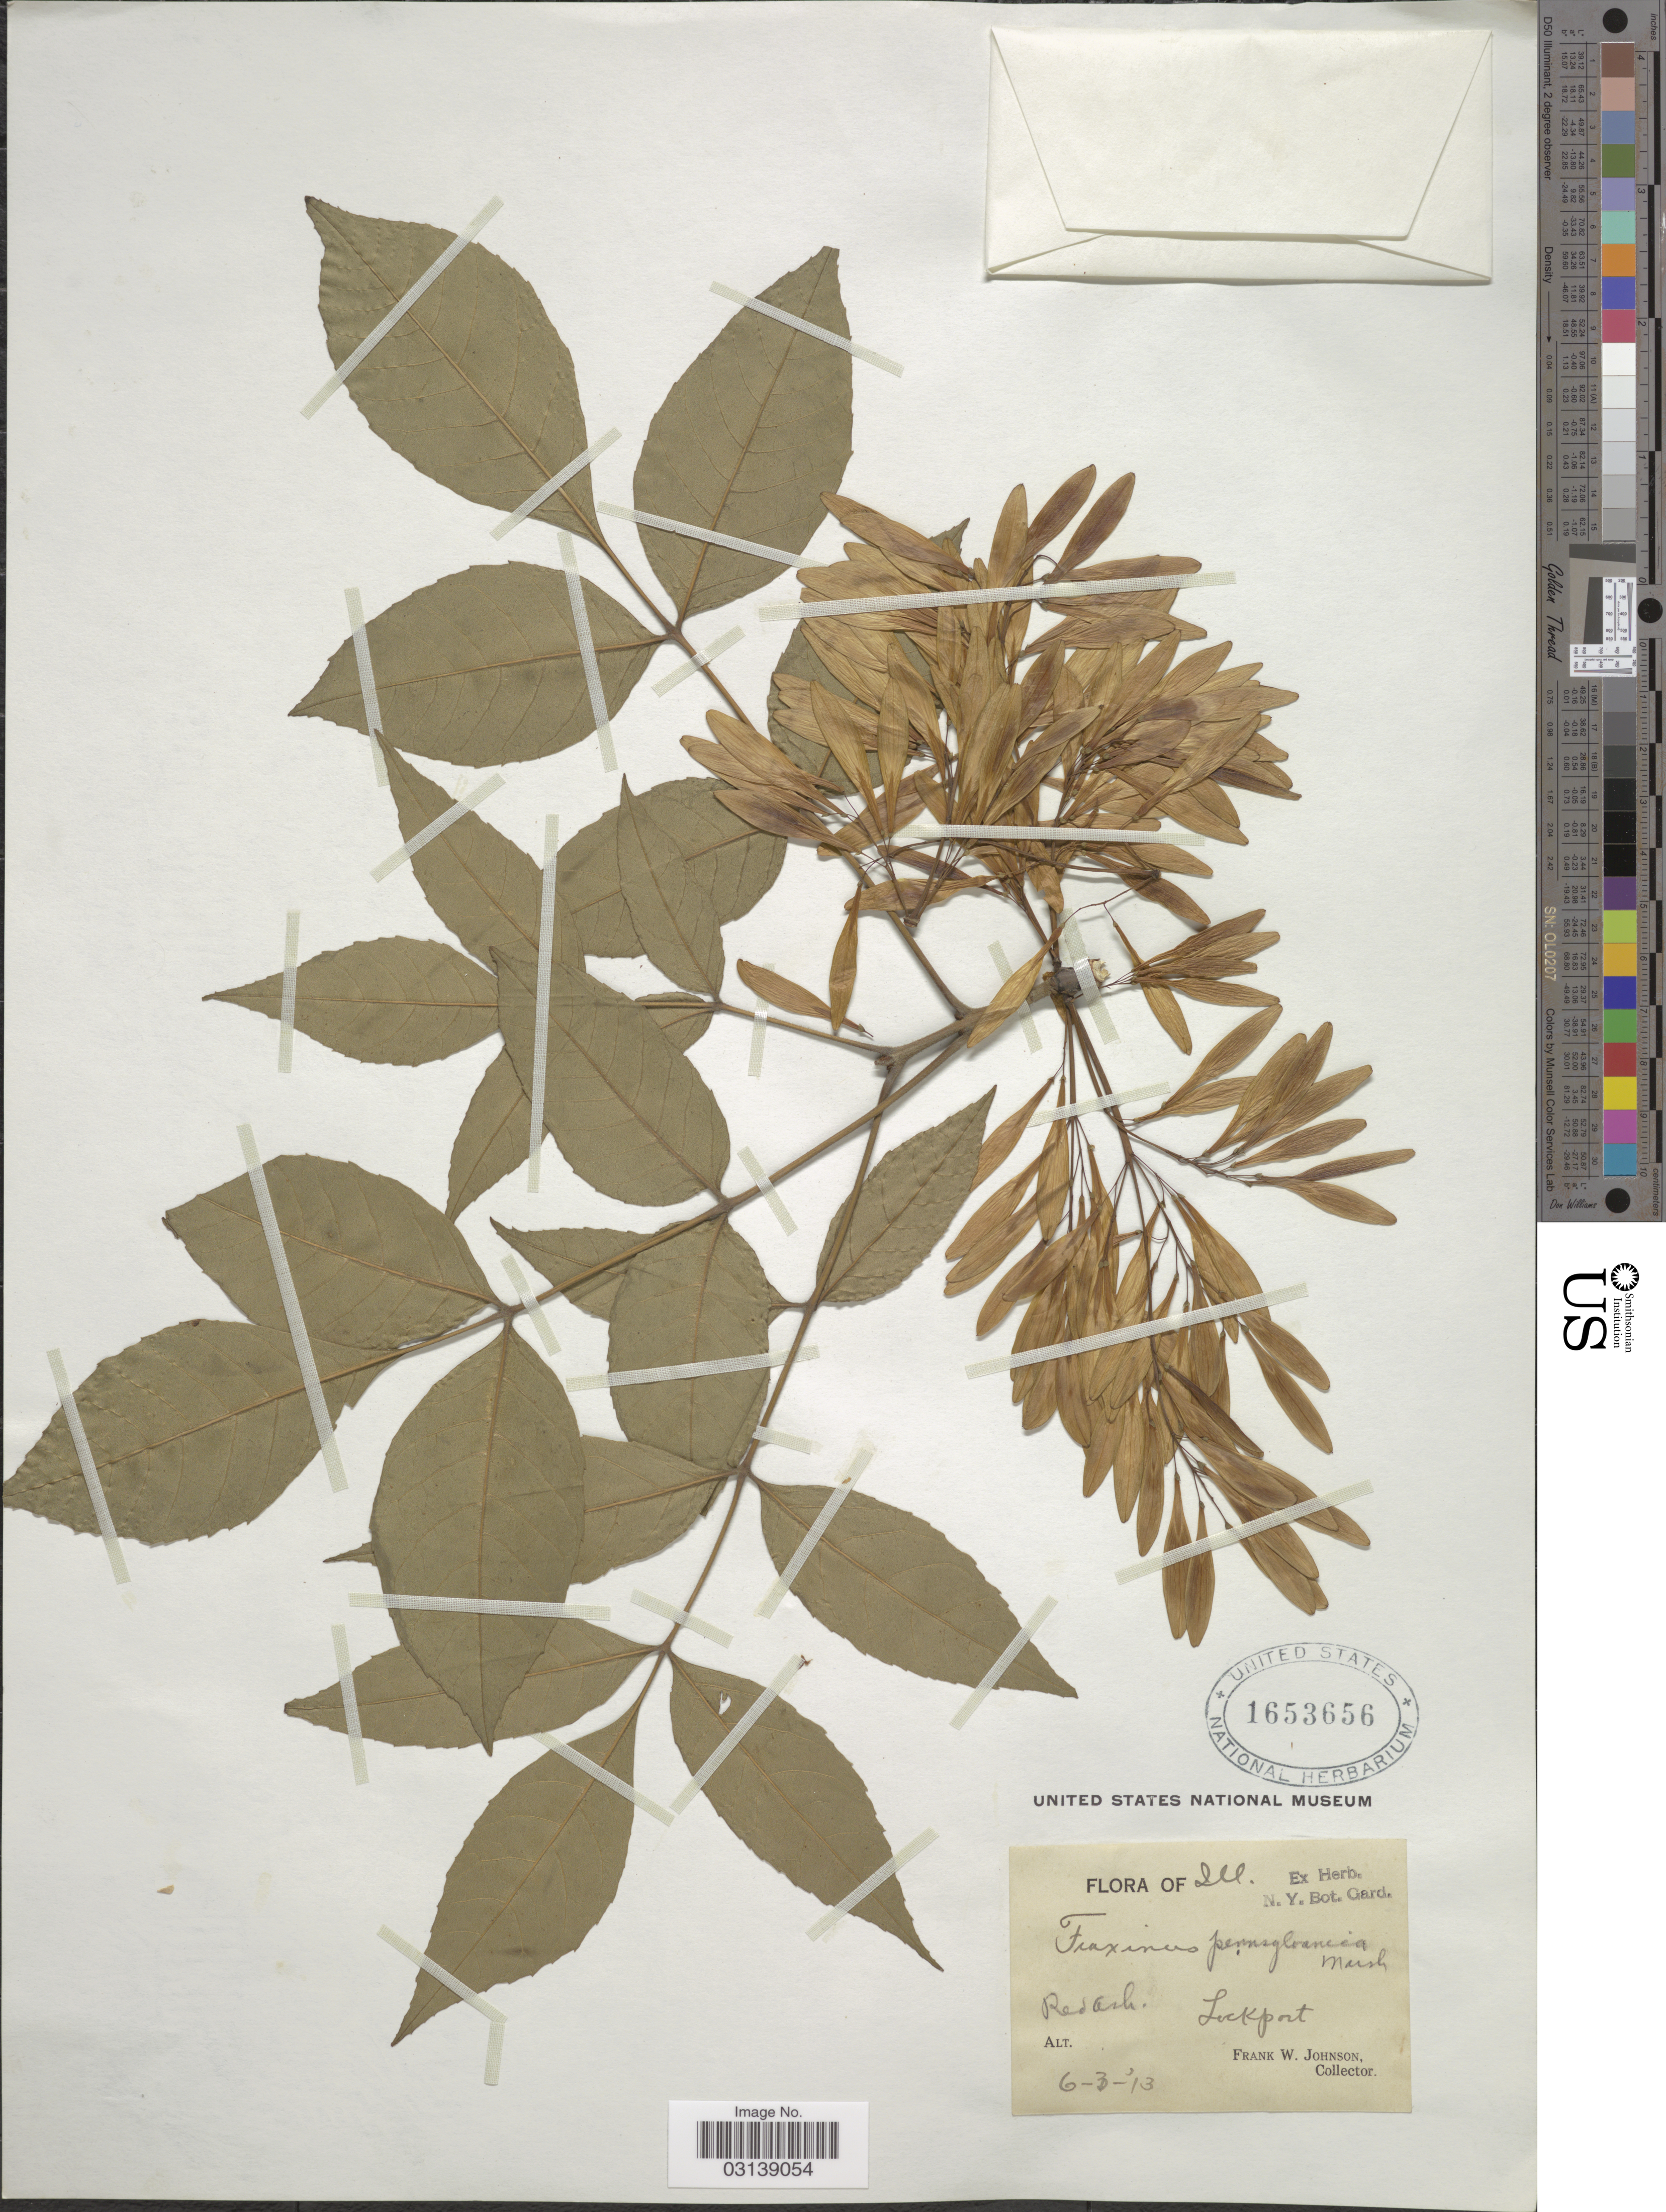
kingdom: Plantae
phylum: Tracheophyta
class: Magnoliopsida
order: Lamiales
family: Oleaceae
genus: Fraxinus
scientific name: Fraxinus pennsylvanica var. pubescens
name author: (Lam.) Lingelsh.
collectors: F. W. Johnson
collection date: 1913-06-03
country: United States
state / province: Illinois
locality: Lockport.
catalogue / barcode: US 1653656